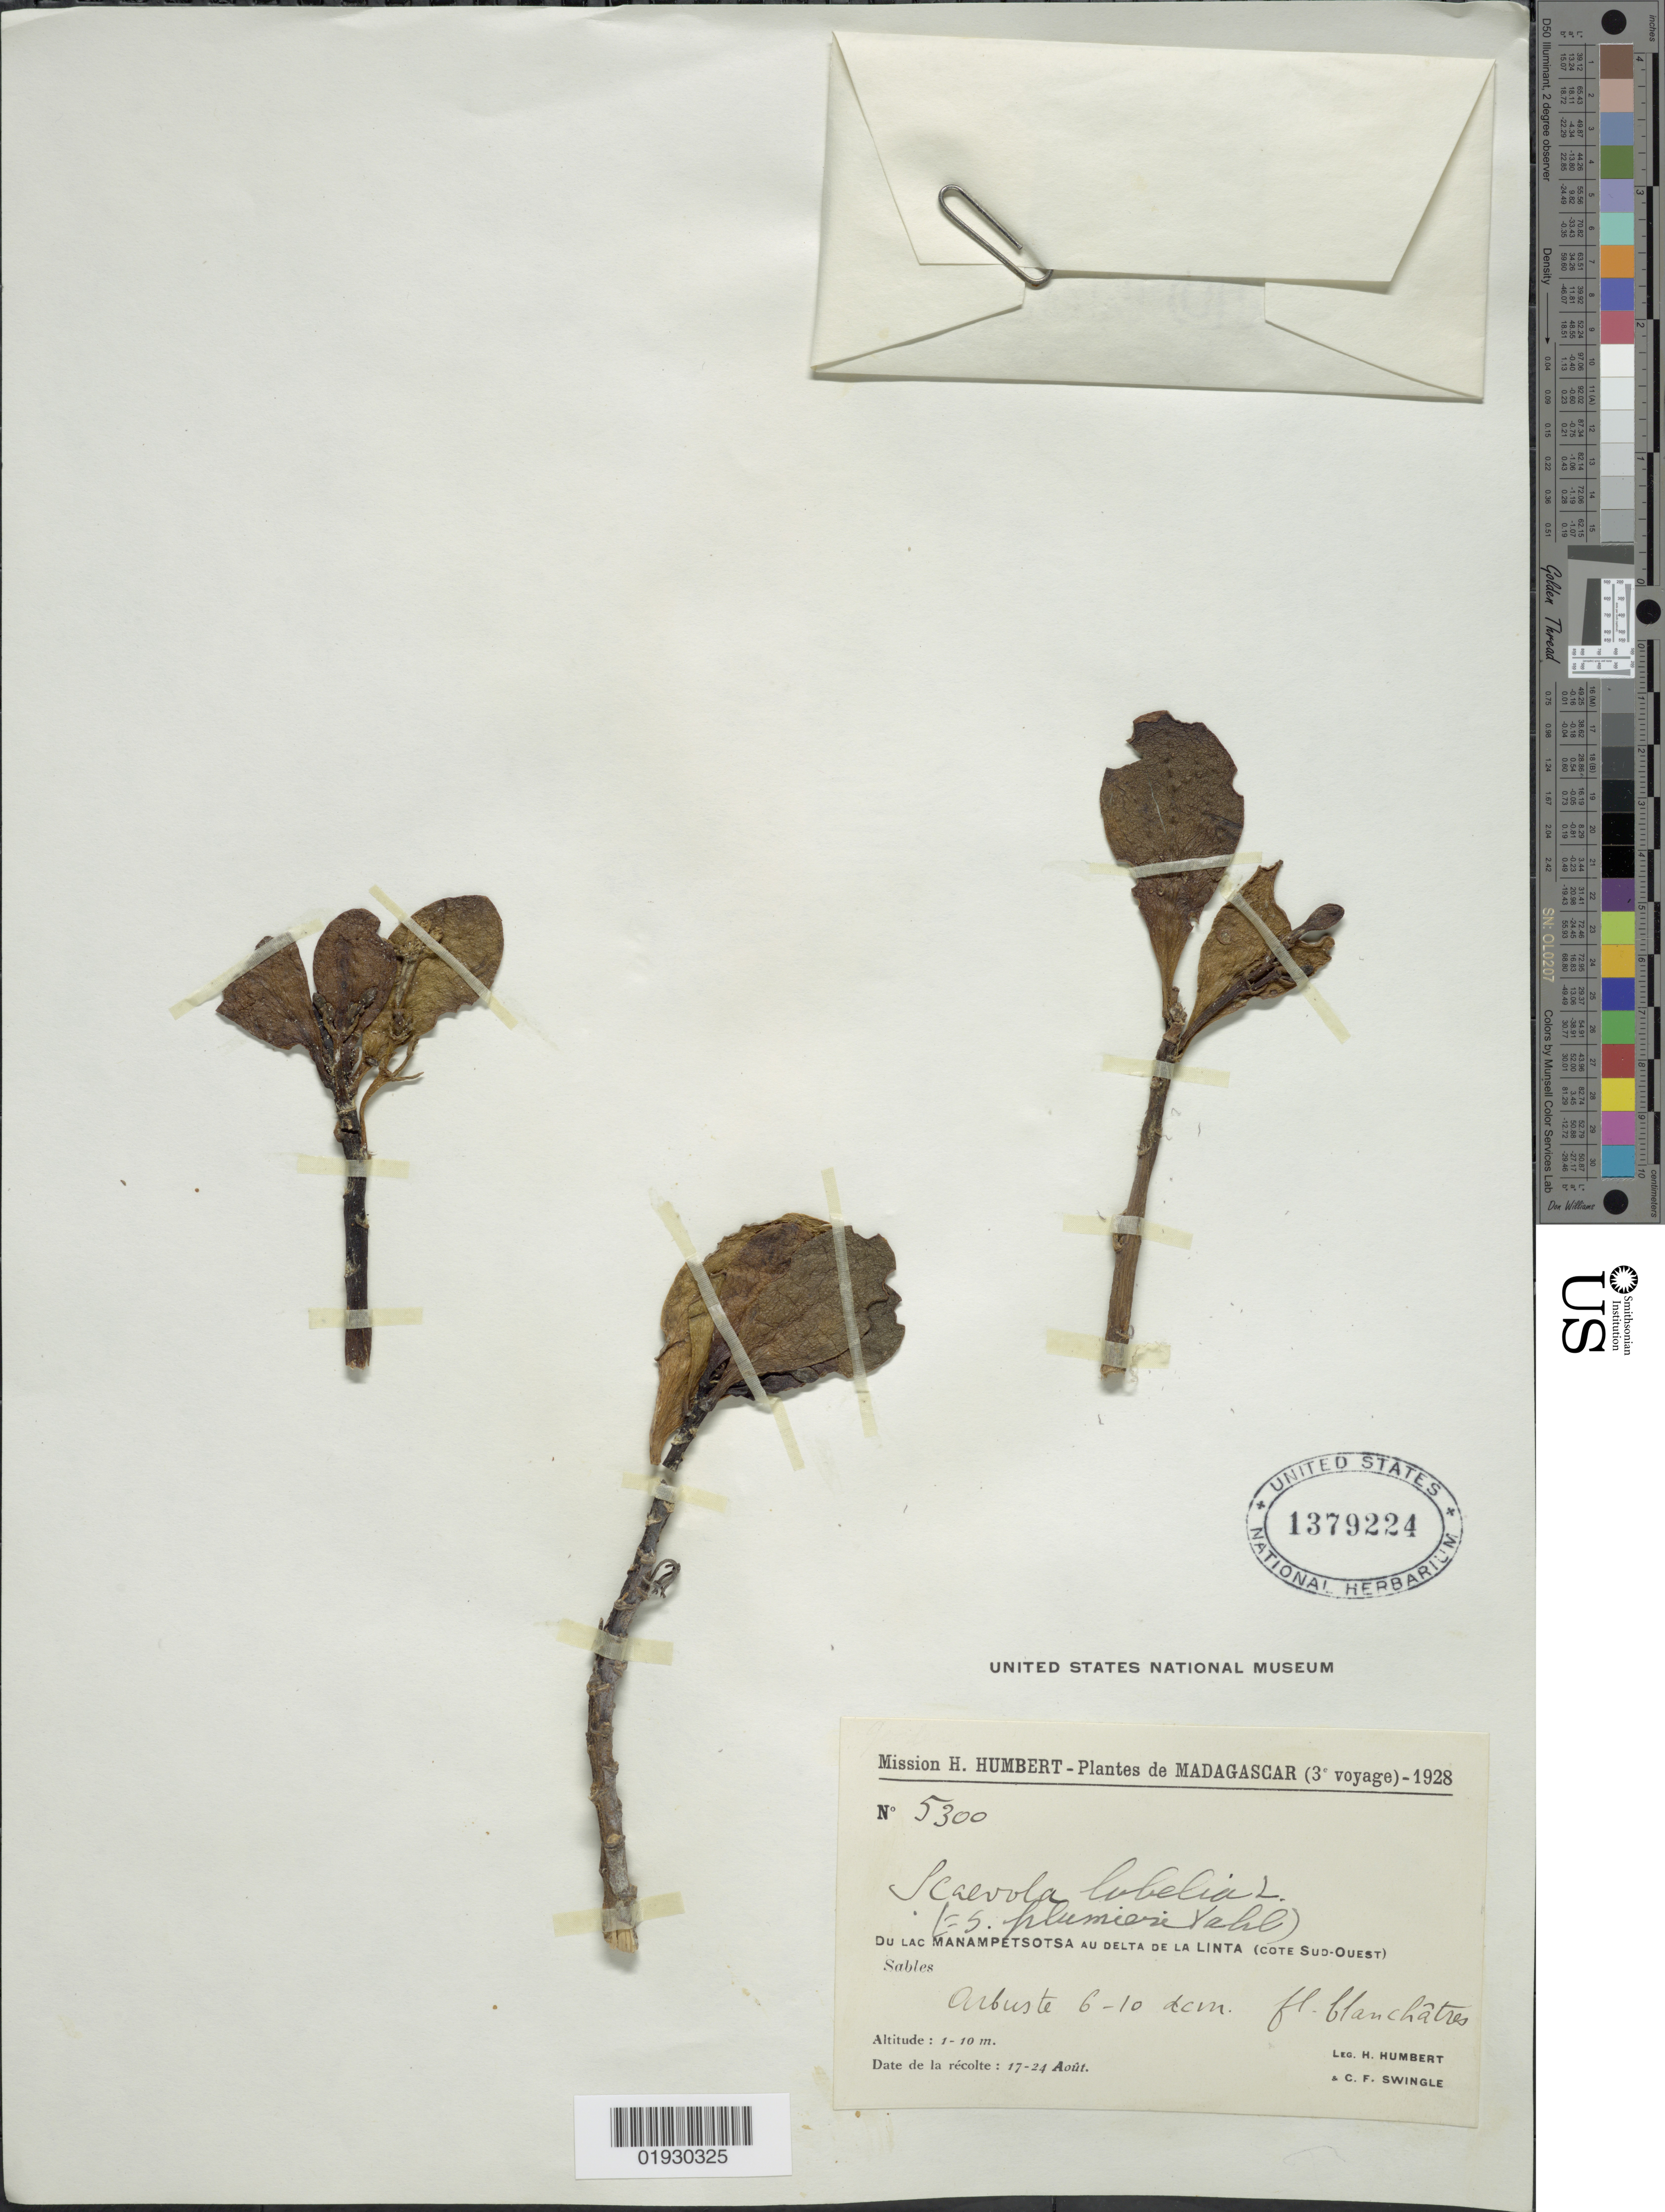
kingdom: Plantae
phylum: Tracheophyta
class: Magnoliopsida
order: Asterales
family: Goodeniaceae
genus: Scaevola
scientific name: Scaevola plumieri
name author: (L.) Vahl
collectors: H. Humbert & C. Swingle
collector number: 5300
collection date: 1928-08-17/1928-08-24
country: Madagascar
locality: Du Lac Manampetsotsa au delta de la Linta (cote Sud-Ouest).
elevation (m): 1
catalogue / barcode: US 1379224